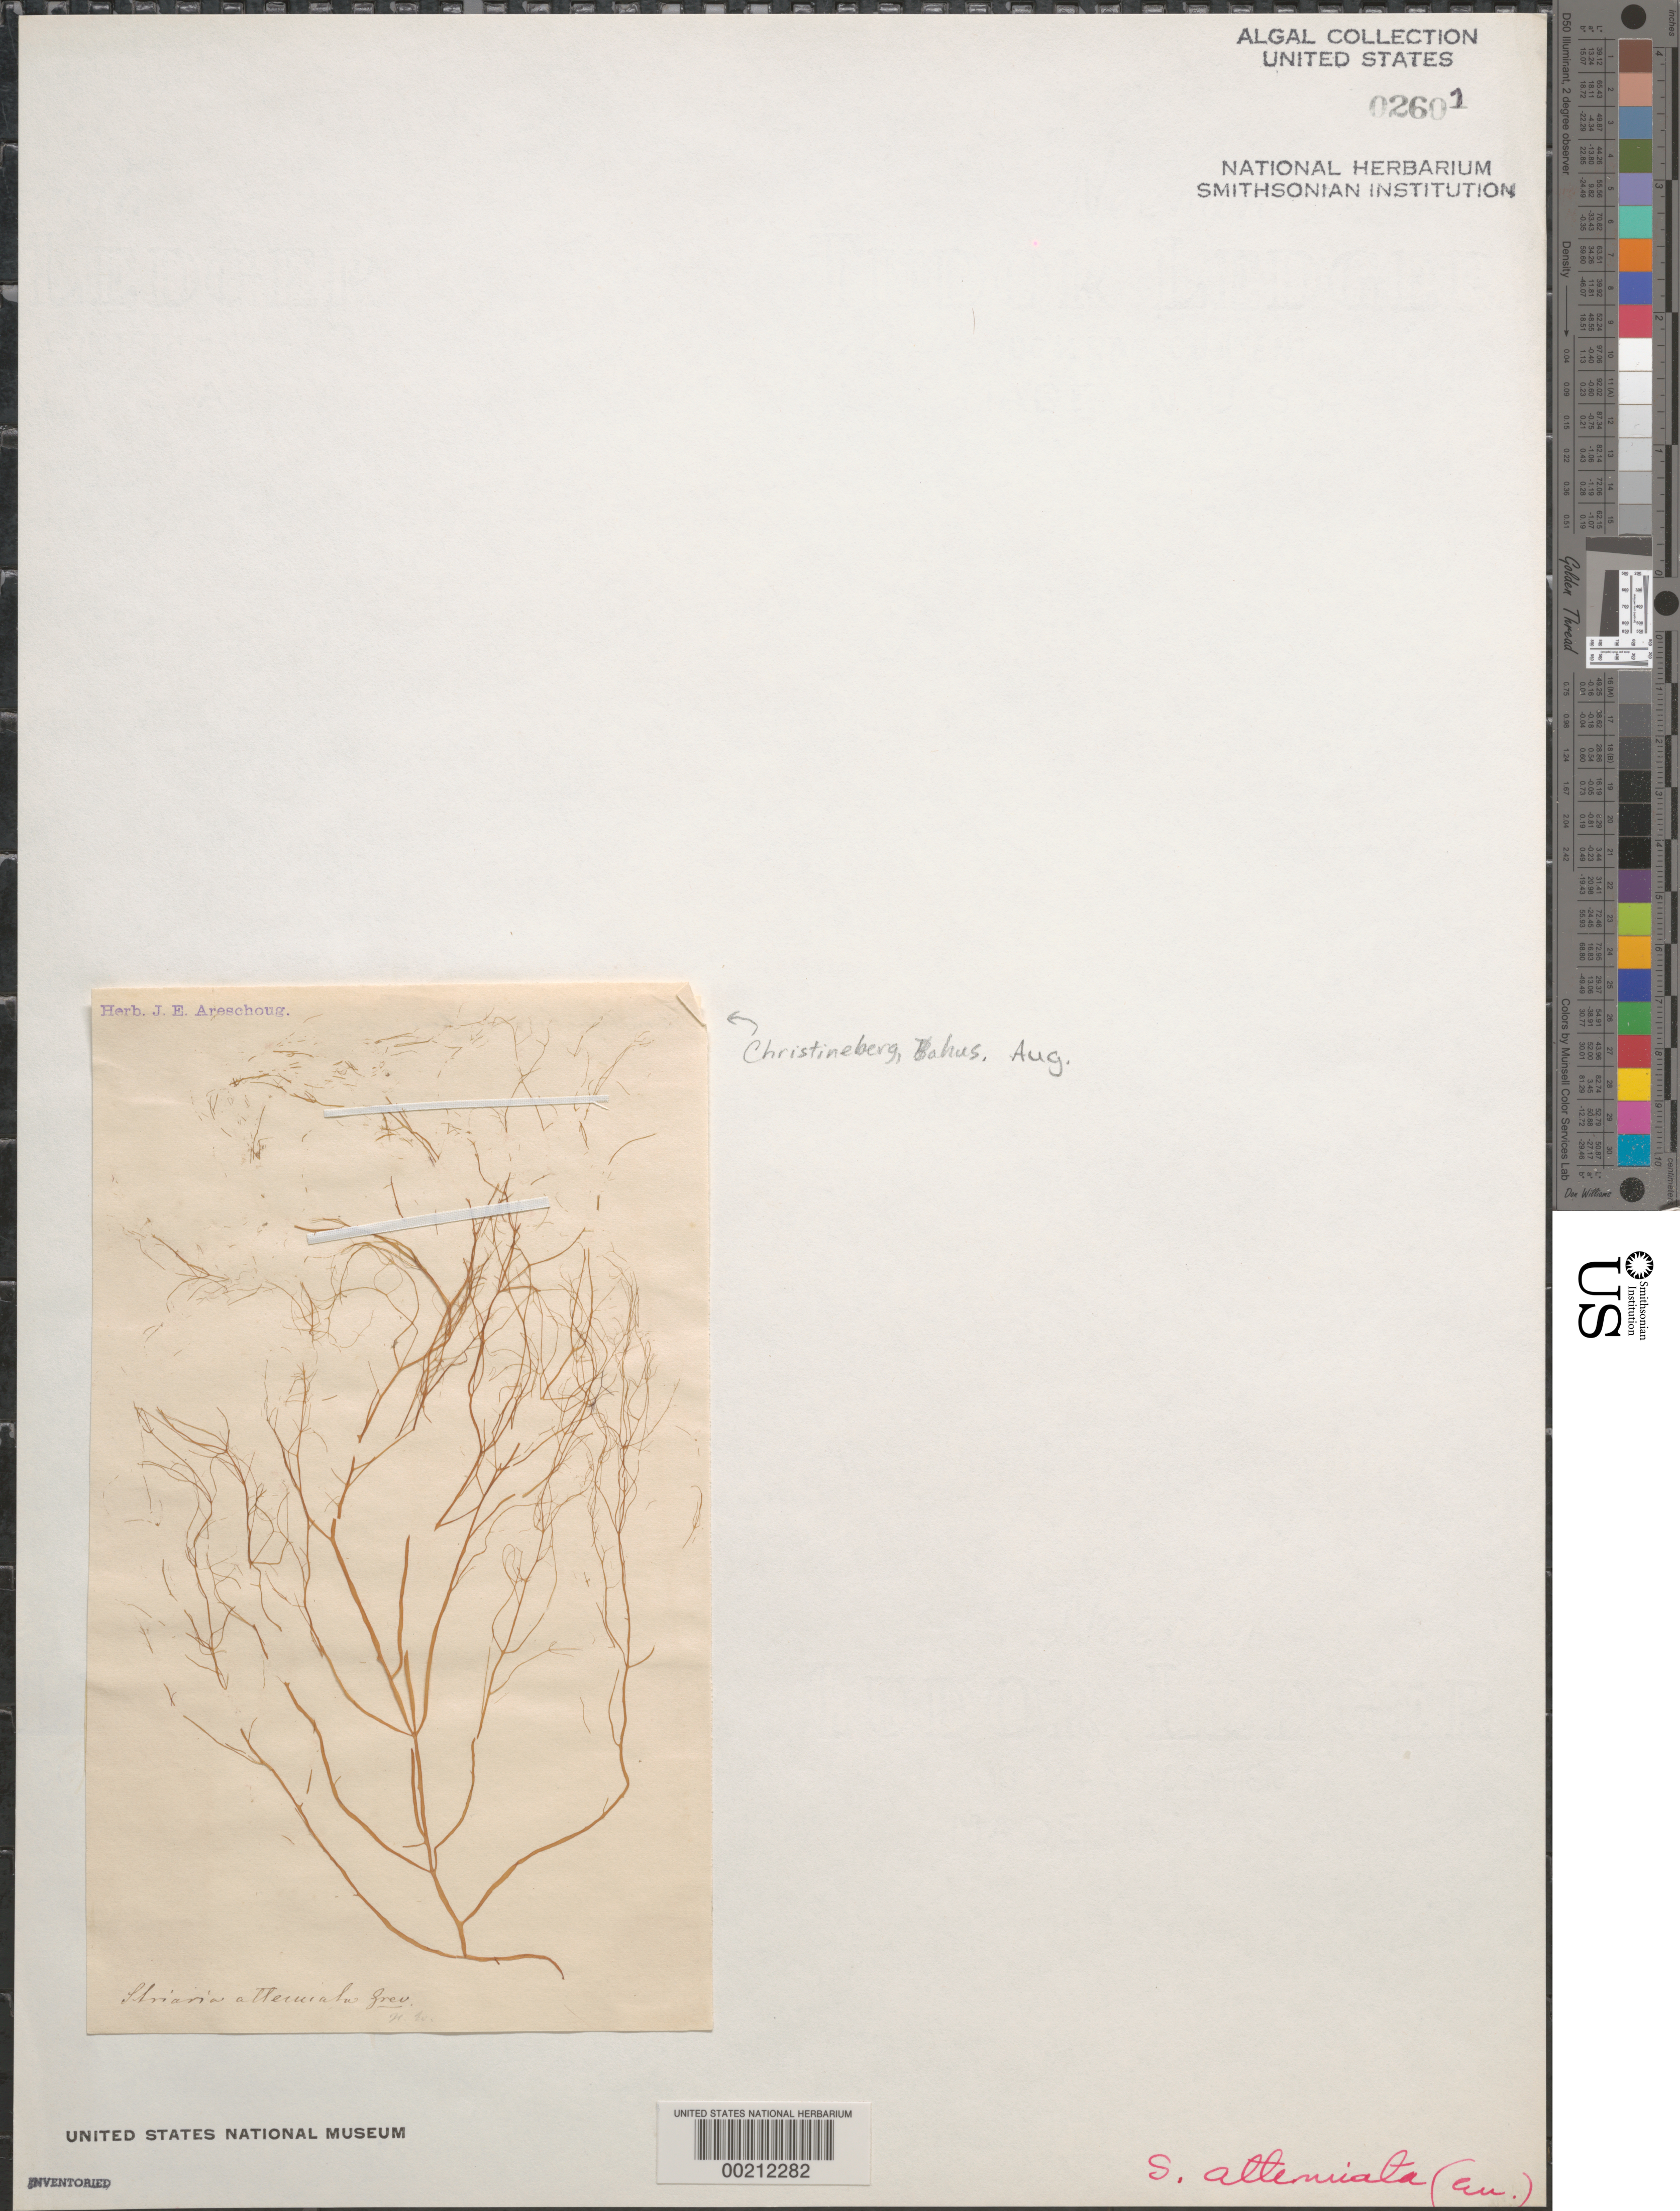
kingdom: Chromista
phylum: Ochrophyta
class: Phaeophyceae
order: Dictyosiphonales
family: Striariaceae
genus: Striaria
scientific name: Striaria attenuata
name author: (Grev.) Grev.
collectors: J. Areschoug (herbarium)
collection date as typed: Aug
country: Sweden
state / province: Västra Götaland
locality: Christineberg, bohuslan (bahus.)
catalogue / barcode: US 2601